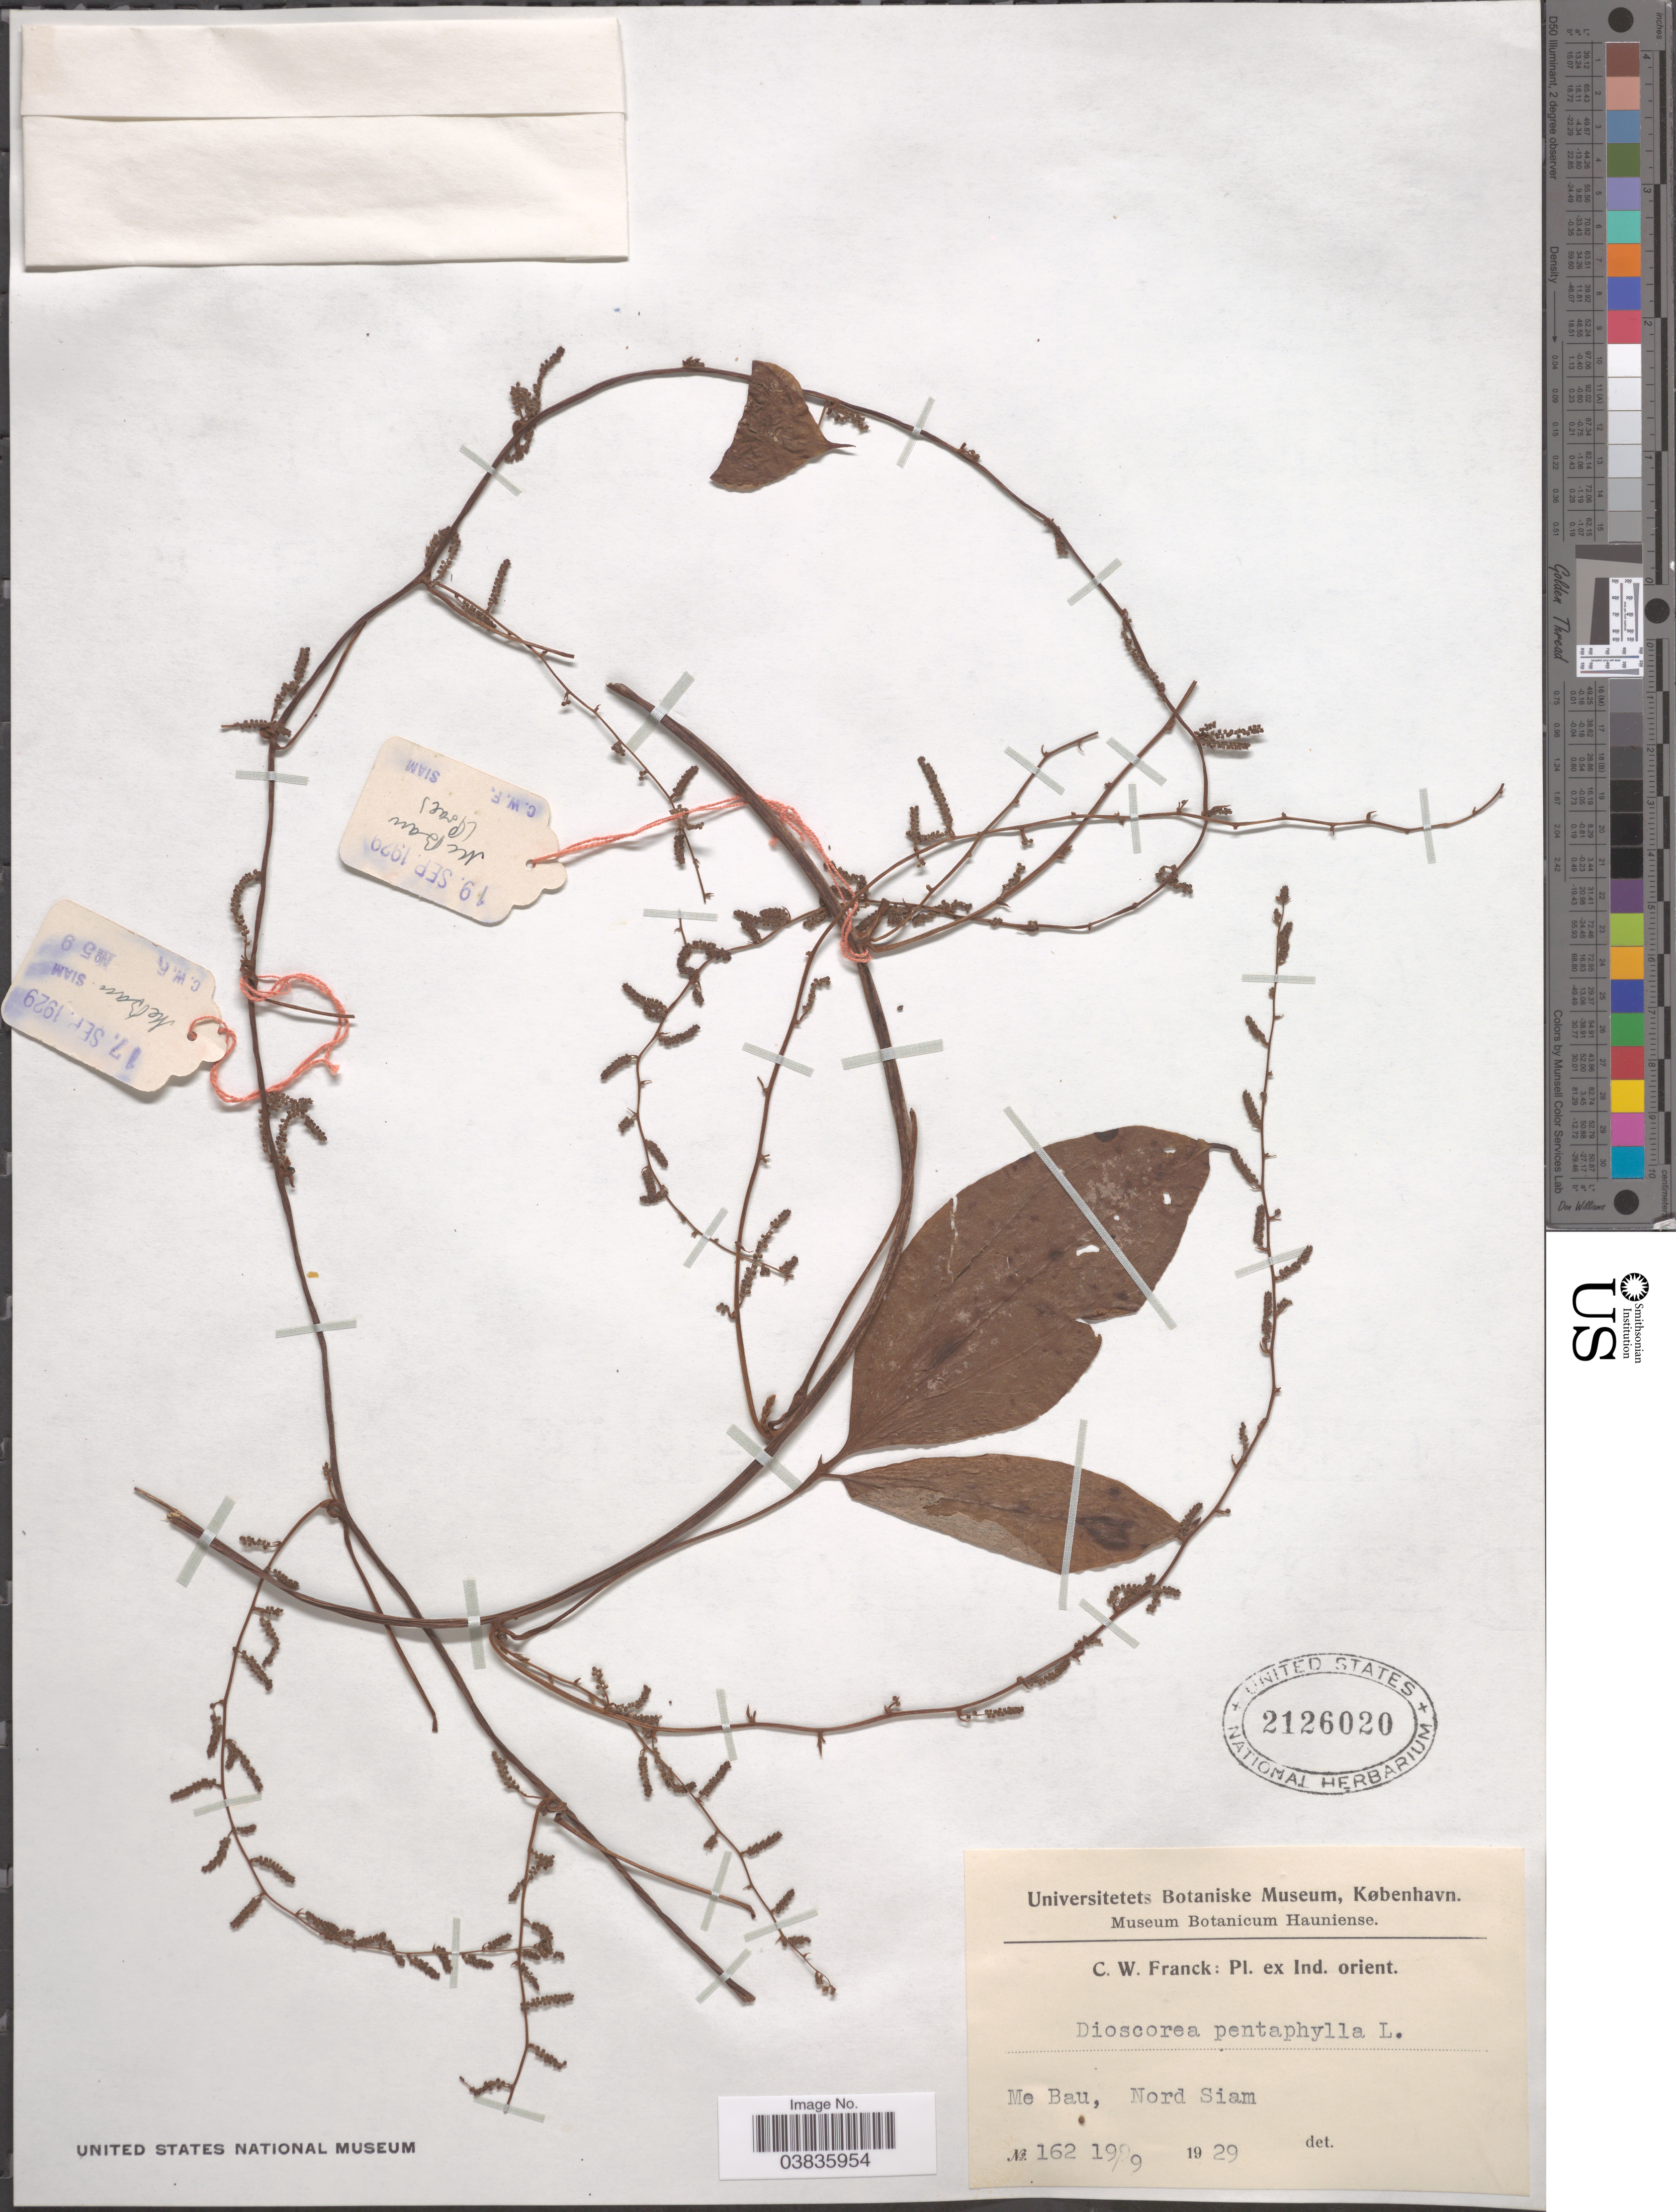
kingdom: Plantae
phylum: Tracheophyta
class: Liliopsida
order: Dioscoreales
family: Dioscoreaceae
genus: Dioscorea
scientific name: Dioscorea pentaphylla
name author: L.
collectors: C. Franck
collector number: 162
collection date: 1929-09-19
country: Thailand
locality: Ind. orient. Me. Bau, Nord Siam.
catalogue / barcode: US 2126020